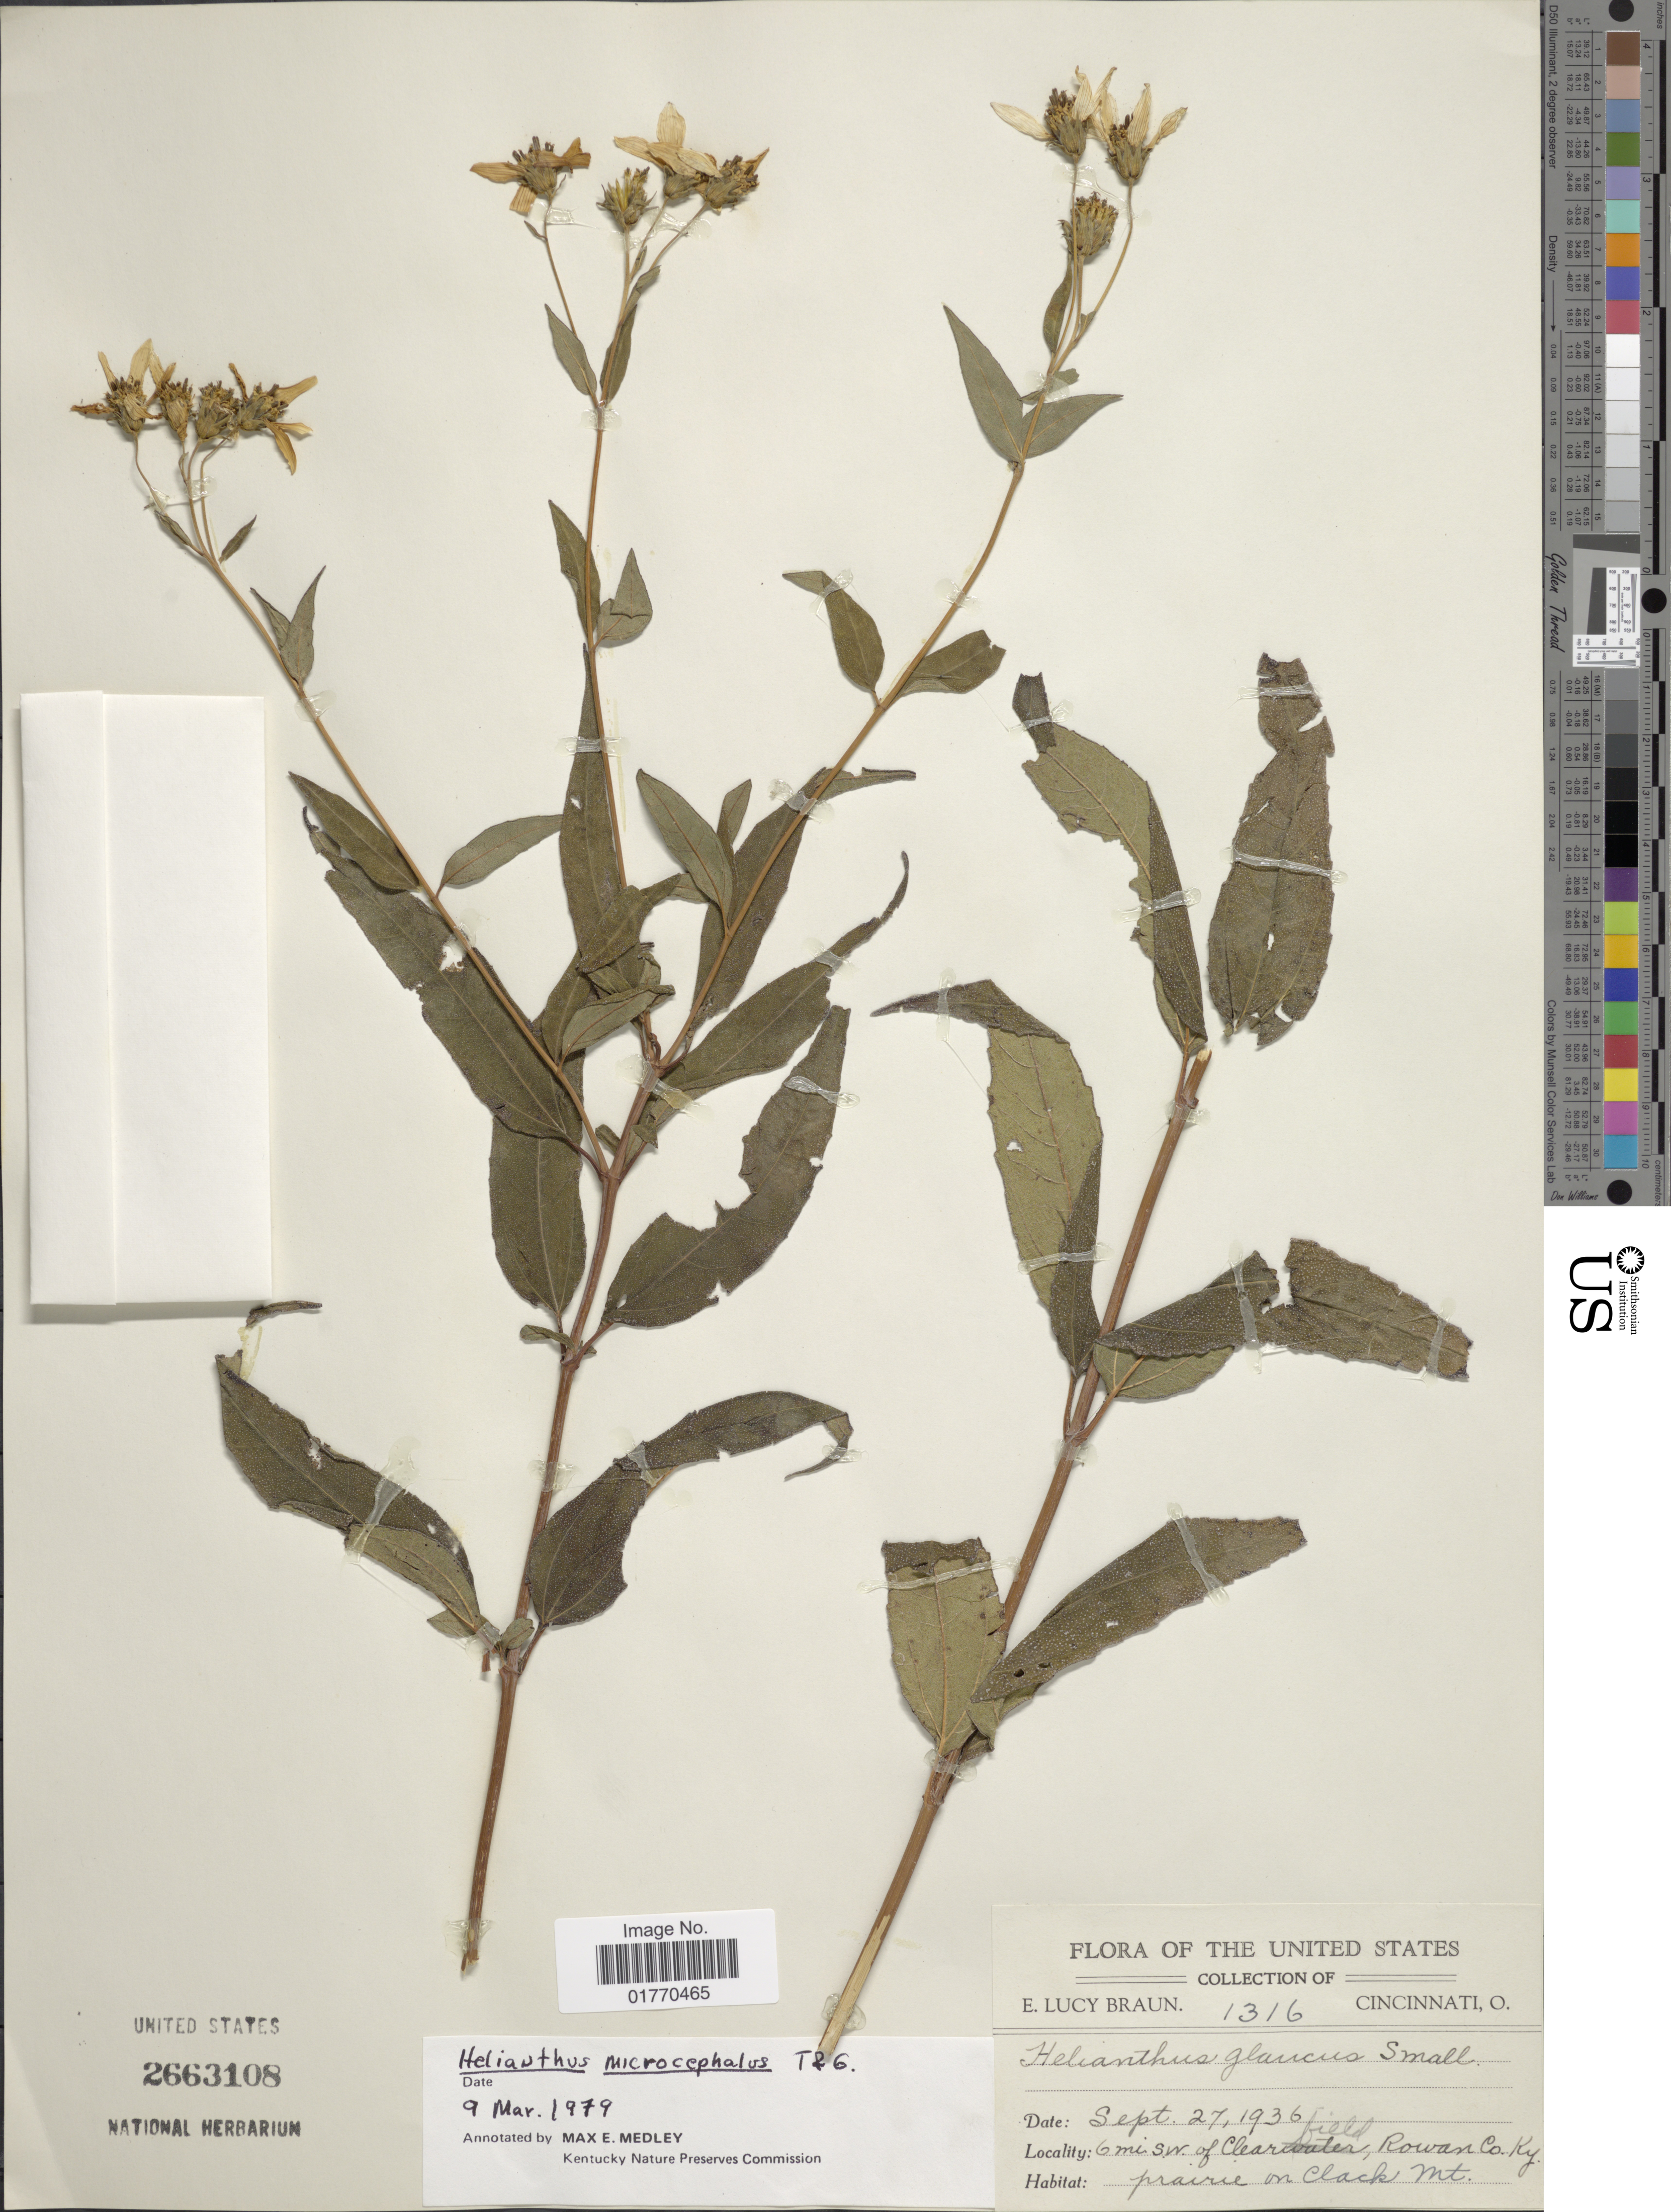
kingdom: Plantae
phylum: Tracheophyta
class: Magnoliopsida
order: Asterales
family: Asteraceae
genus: Helianthus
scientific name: Helianthus glaucus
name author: Small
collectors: E. L. Braun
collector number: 1316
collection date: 1936-09-27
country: United States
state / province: Kentucky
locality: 6 mi. S. W. of Clearfield, Rowan Co., Ky.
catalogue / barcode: US 2663108